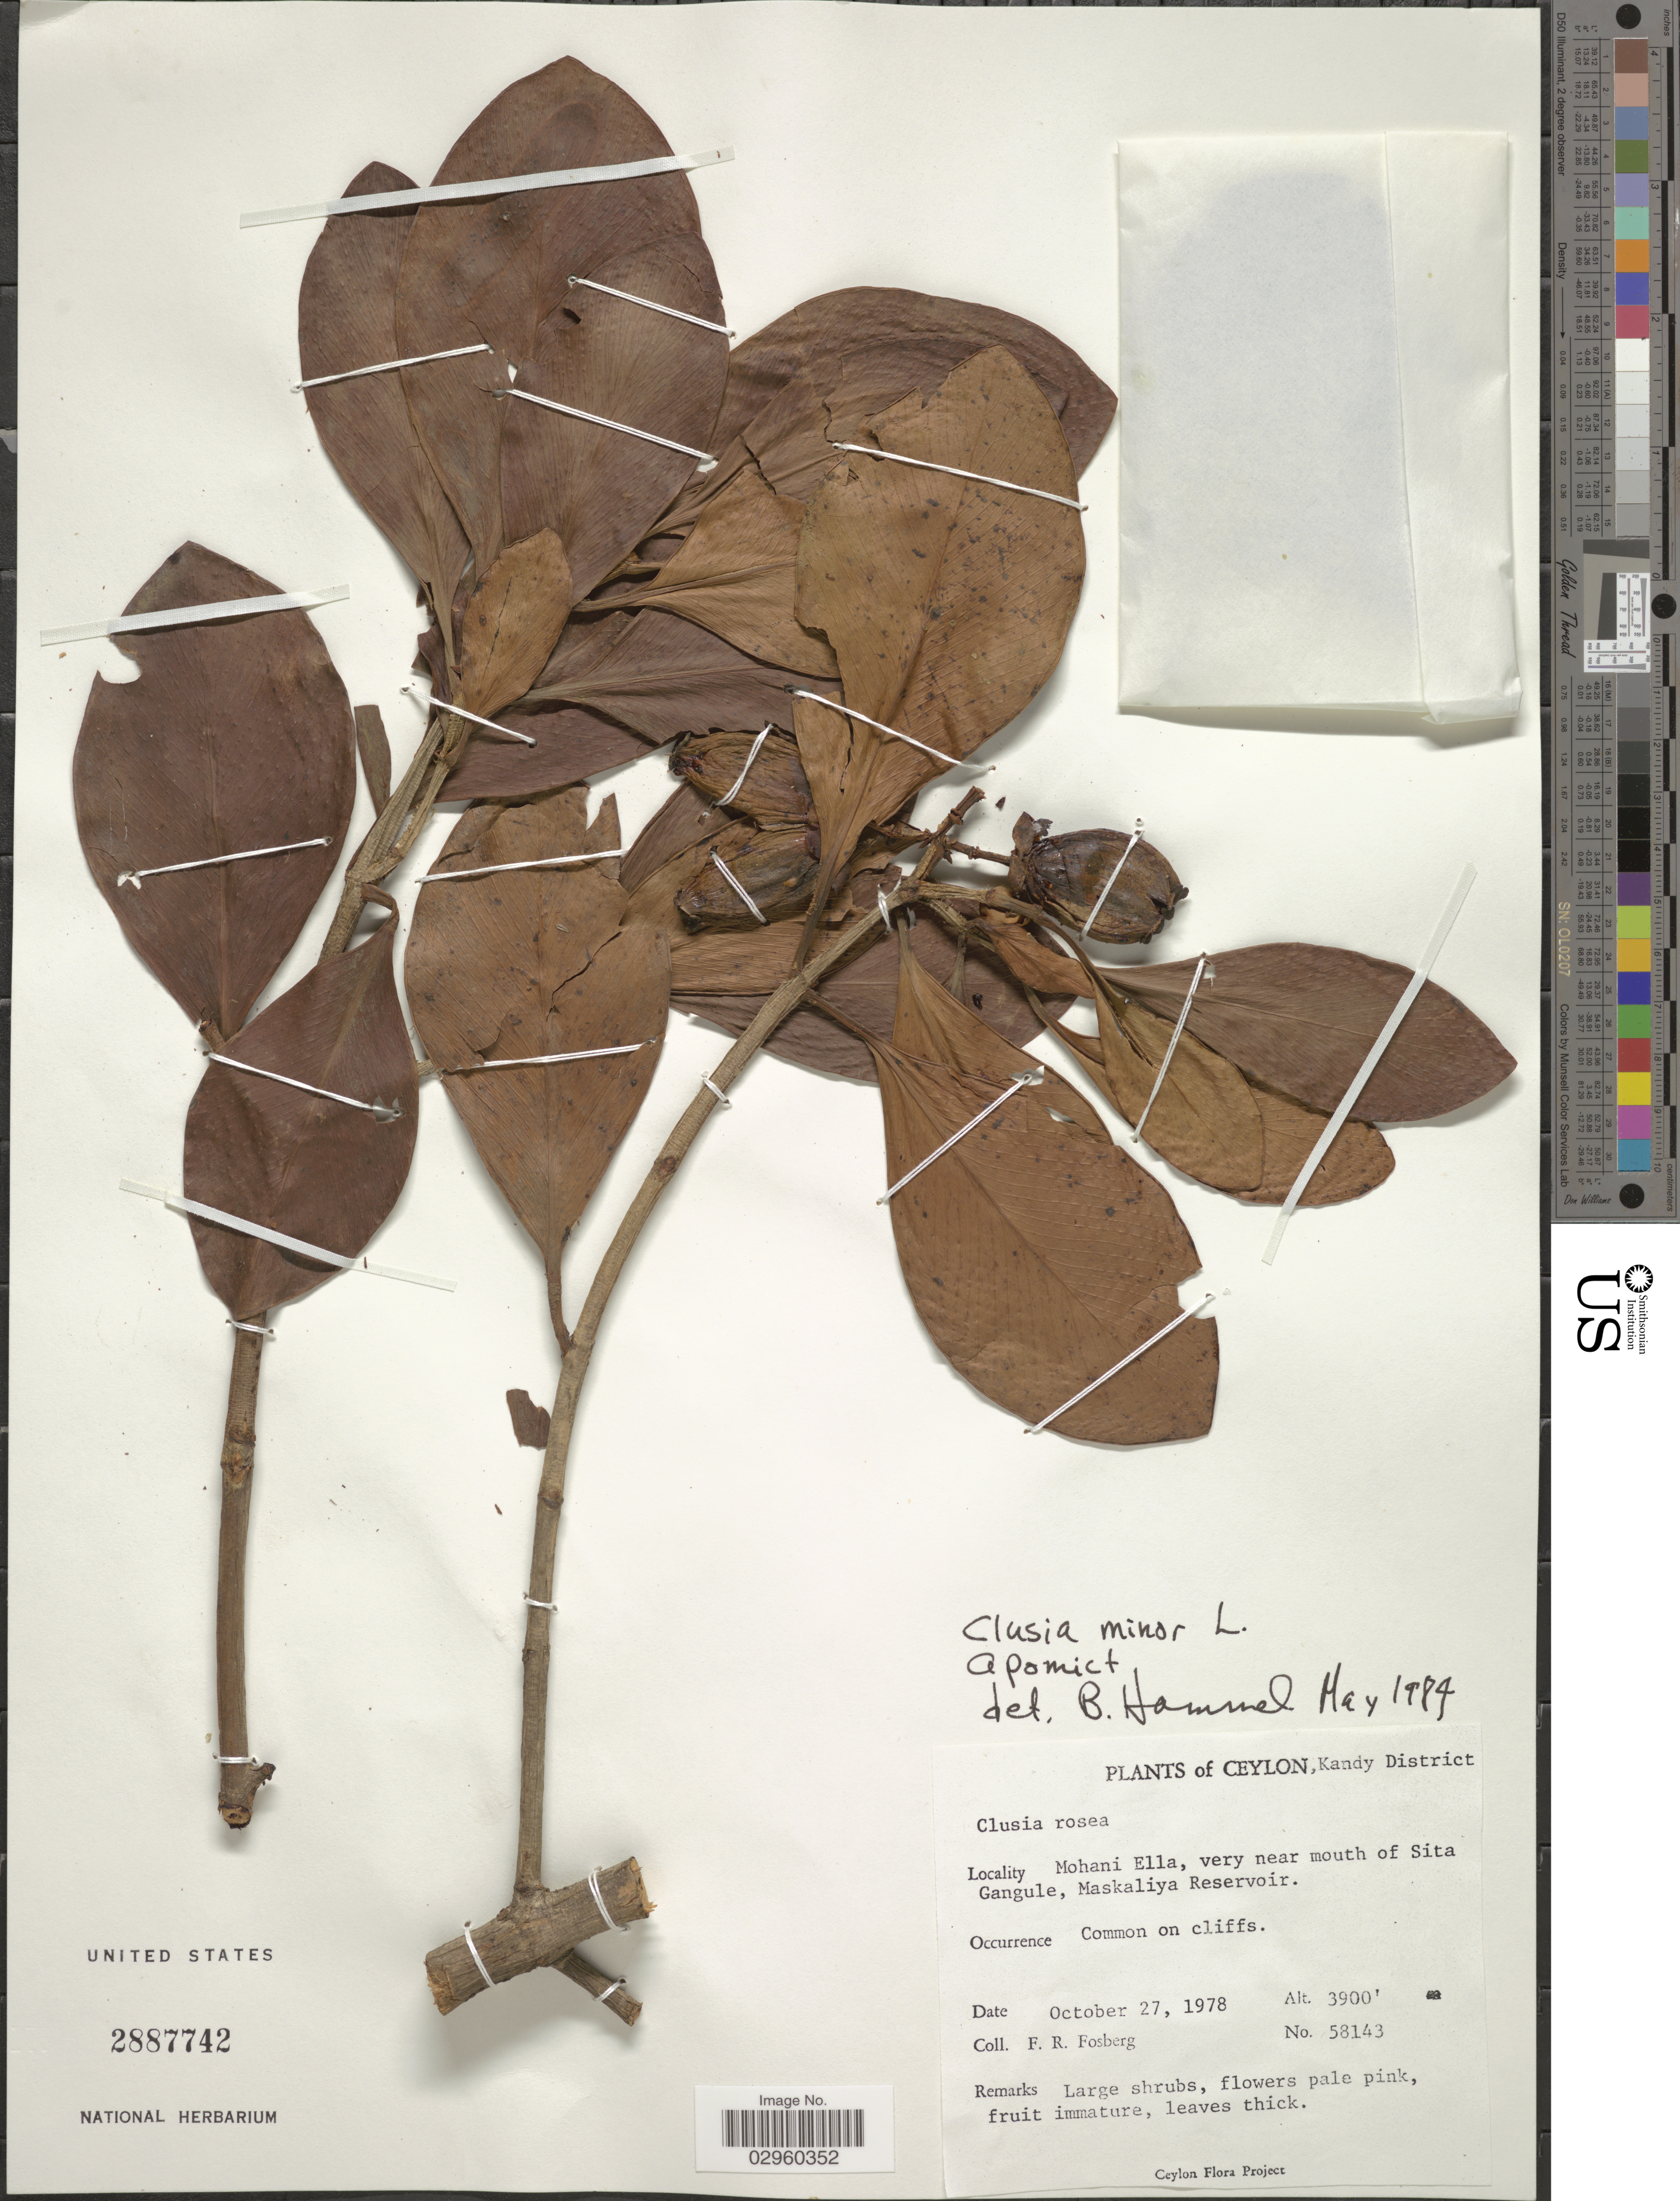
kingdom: Plantae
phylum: Tracheophyta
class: Magnoliopsida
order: Malpighiales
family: Clusiaceae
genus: Clusia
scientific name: Clusia minor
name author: L.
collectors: F. R. Fosberg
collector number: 58143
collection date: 1978-10-27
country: Sri Lanka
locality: Ceylon, Kandy District, Mohani Ella, very near mouth of Sita Gangule, Maskaliya Reservoir.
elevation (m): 1189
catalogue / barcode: US 2887742